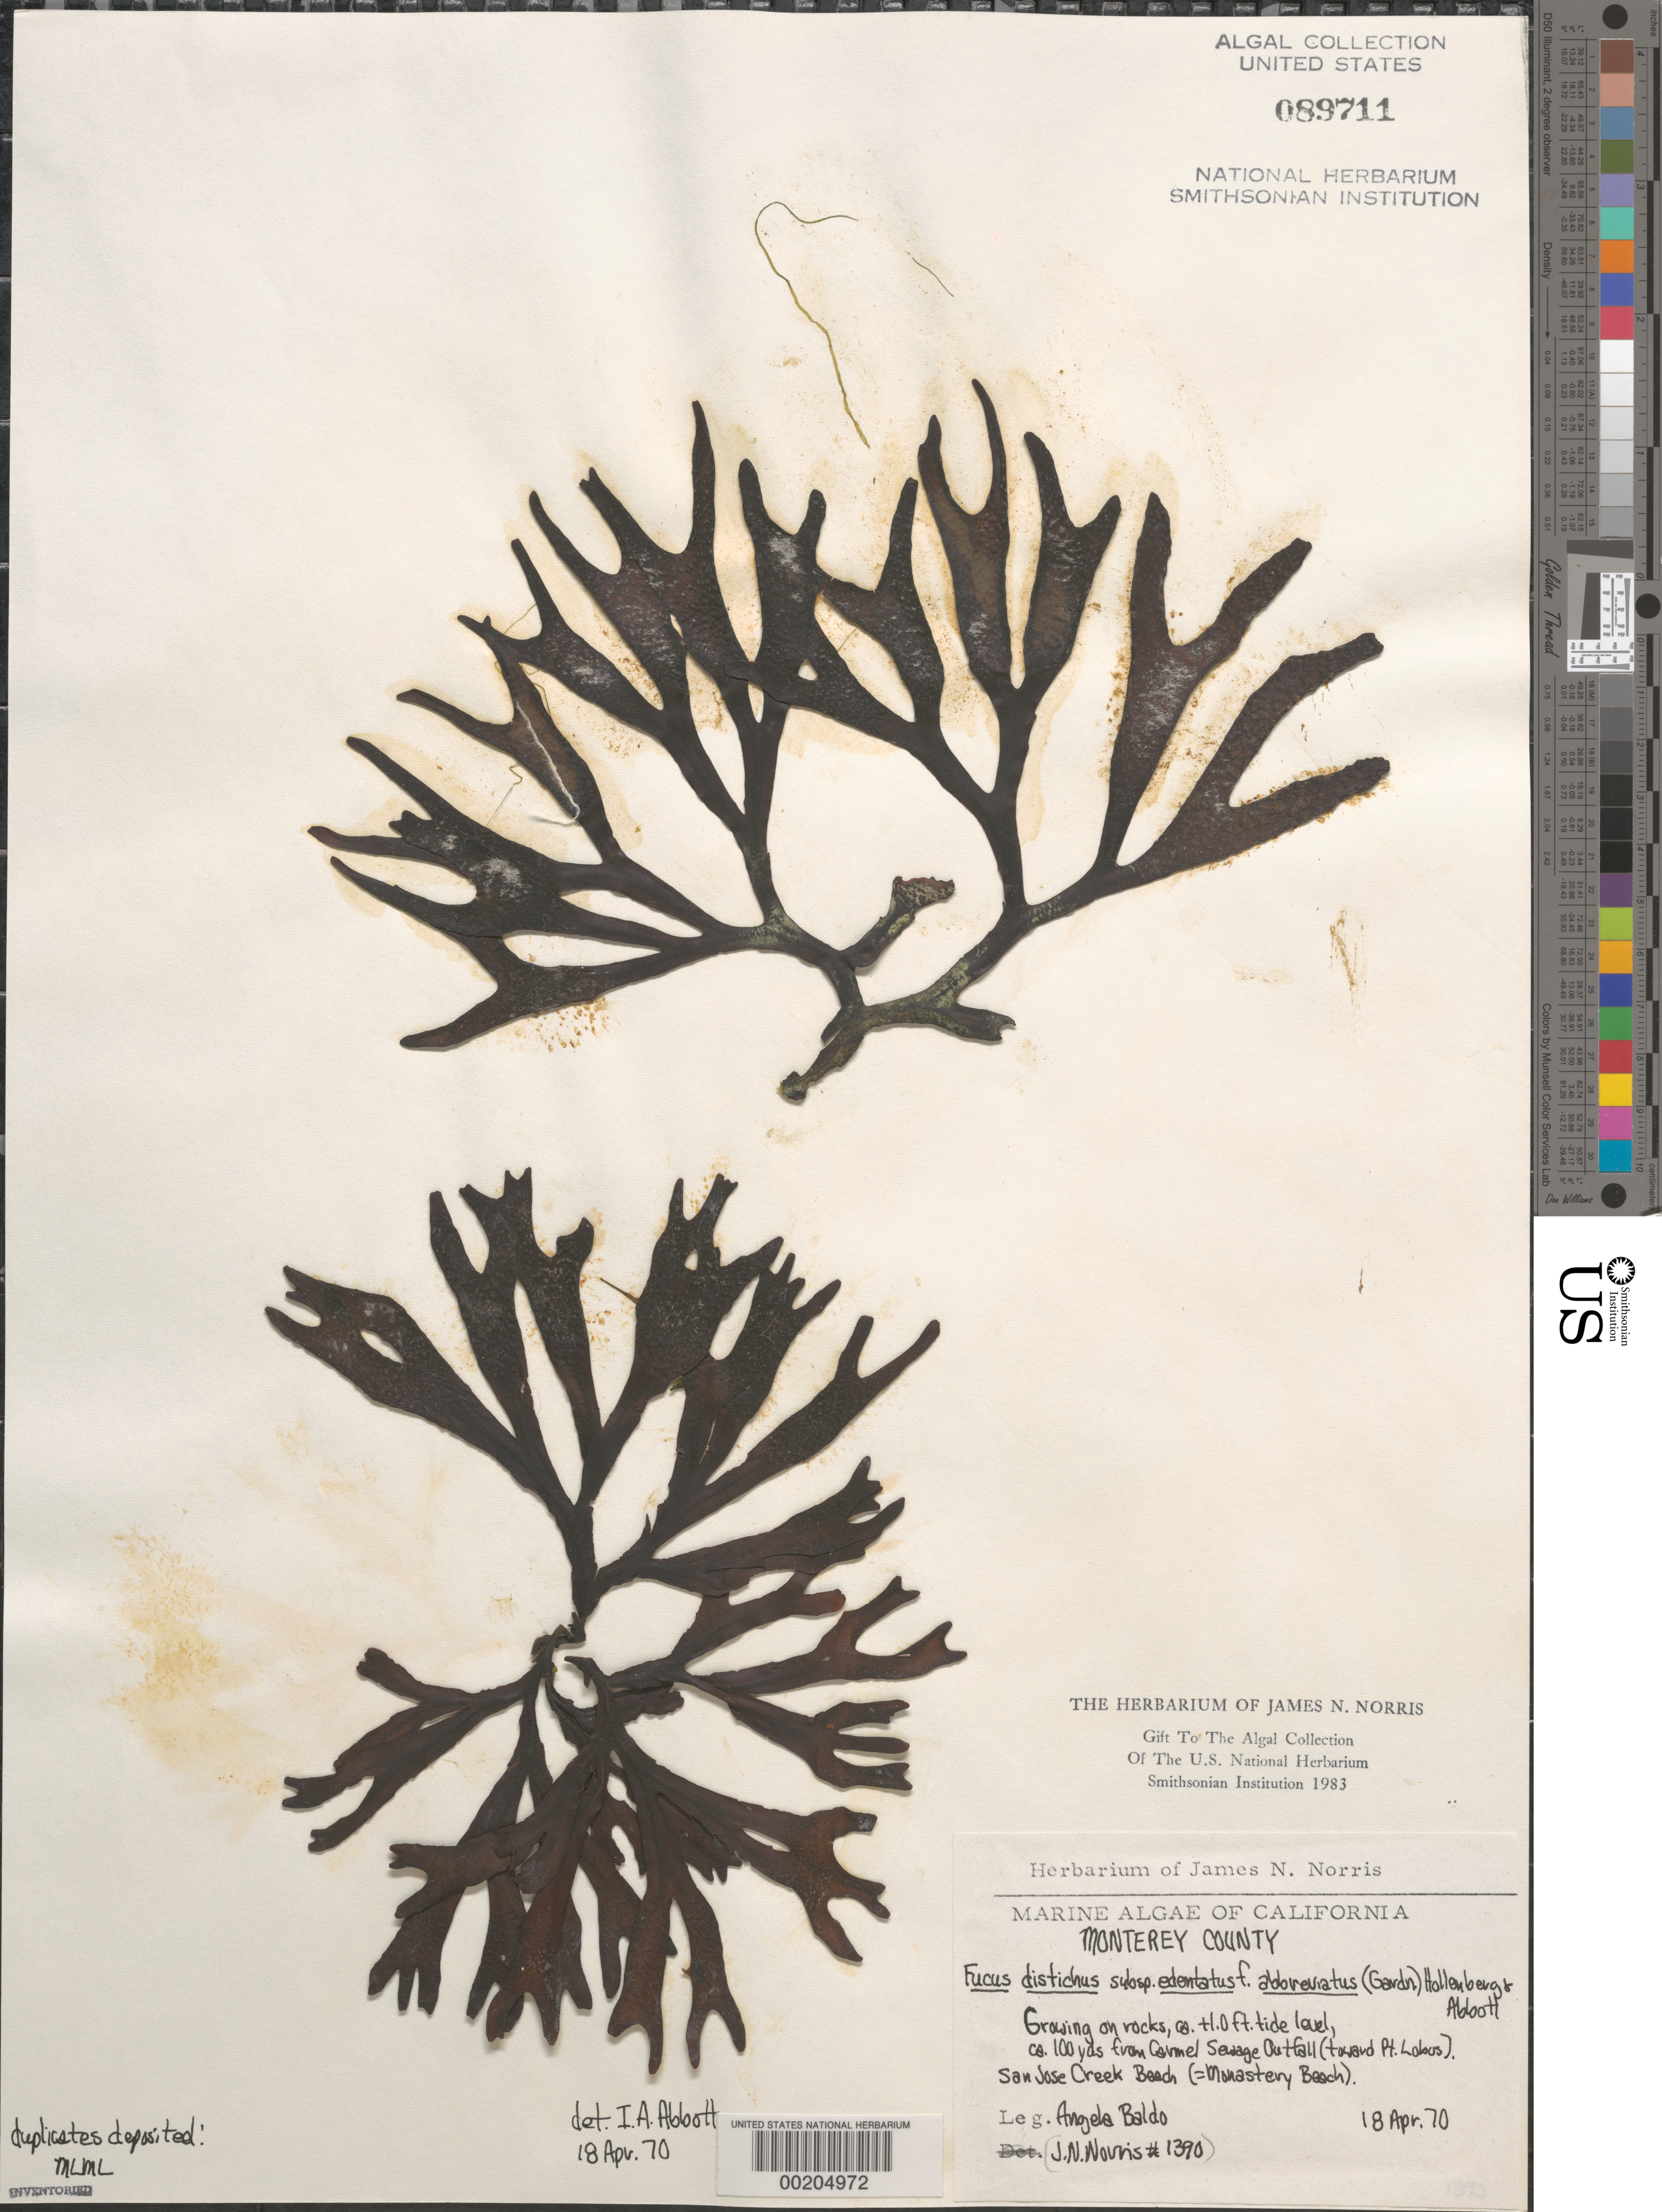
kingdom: Chromista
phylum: Ochrophyta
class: Phaeophyceae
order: Fucales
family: Fucaceae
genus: Fucus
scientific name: Fucus distichus subsp. edentatus f. abbreviatus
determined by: Abbott, Isabella A.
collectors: A. Baldo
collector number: Jn-1390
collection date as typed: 18 Apr 1970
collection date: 1970-04-18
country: United States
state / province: California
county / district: Monterey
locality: San Jose Creek Beach (Monastery Beach)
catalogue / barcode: US 89711